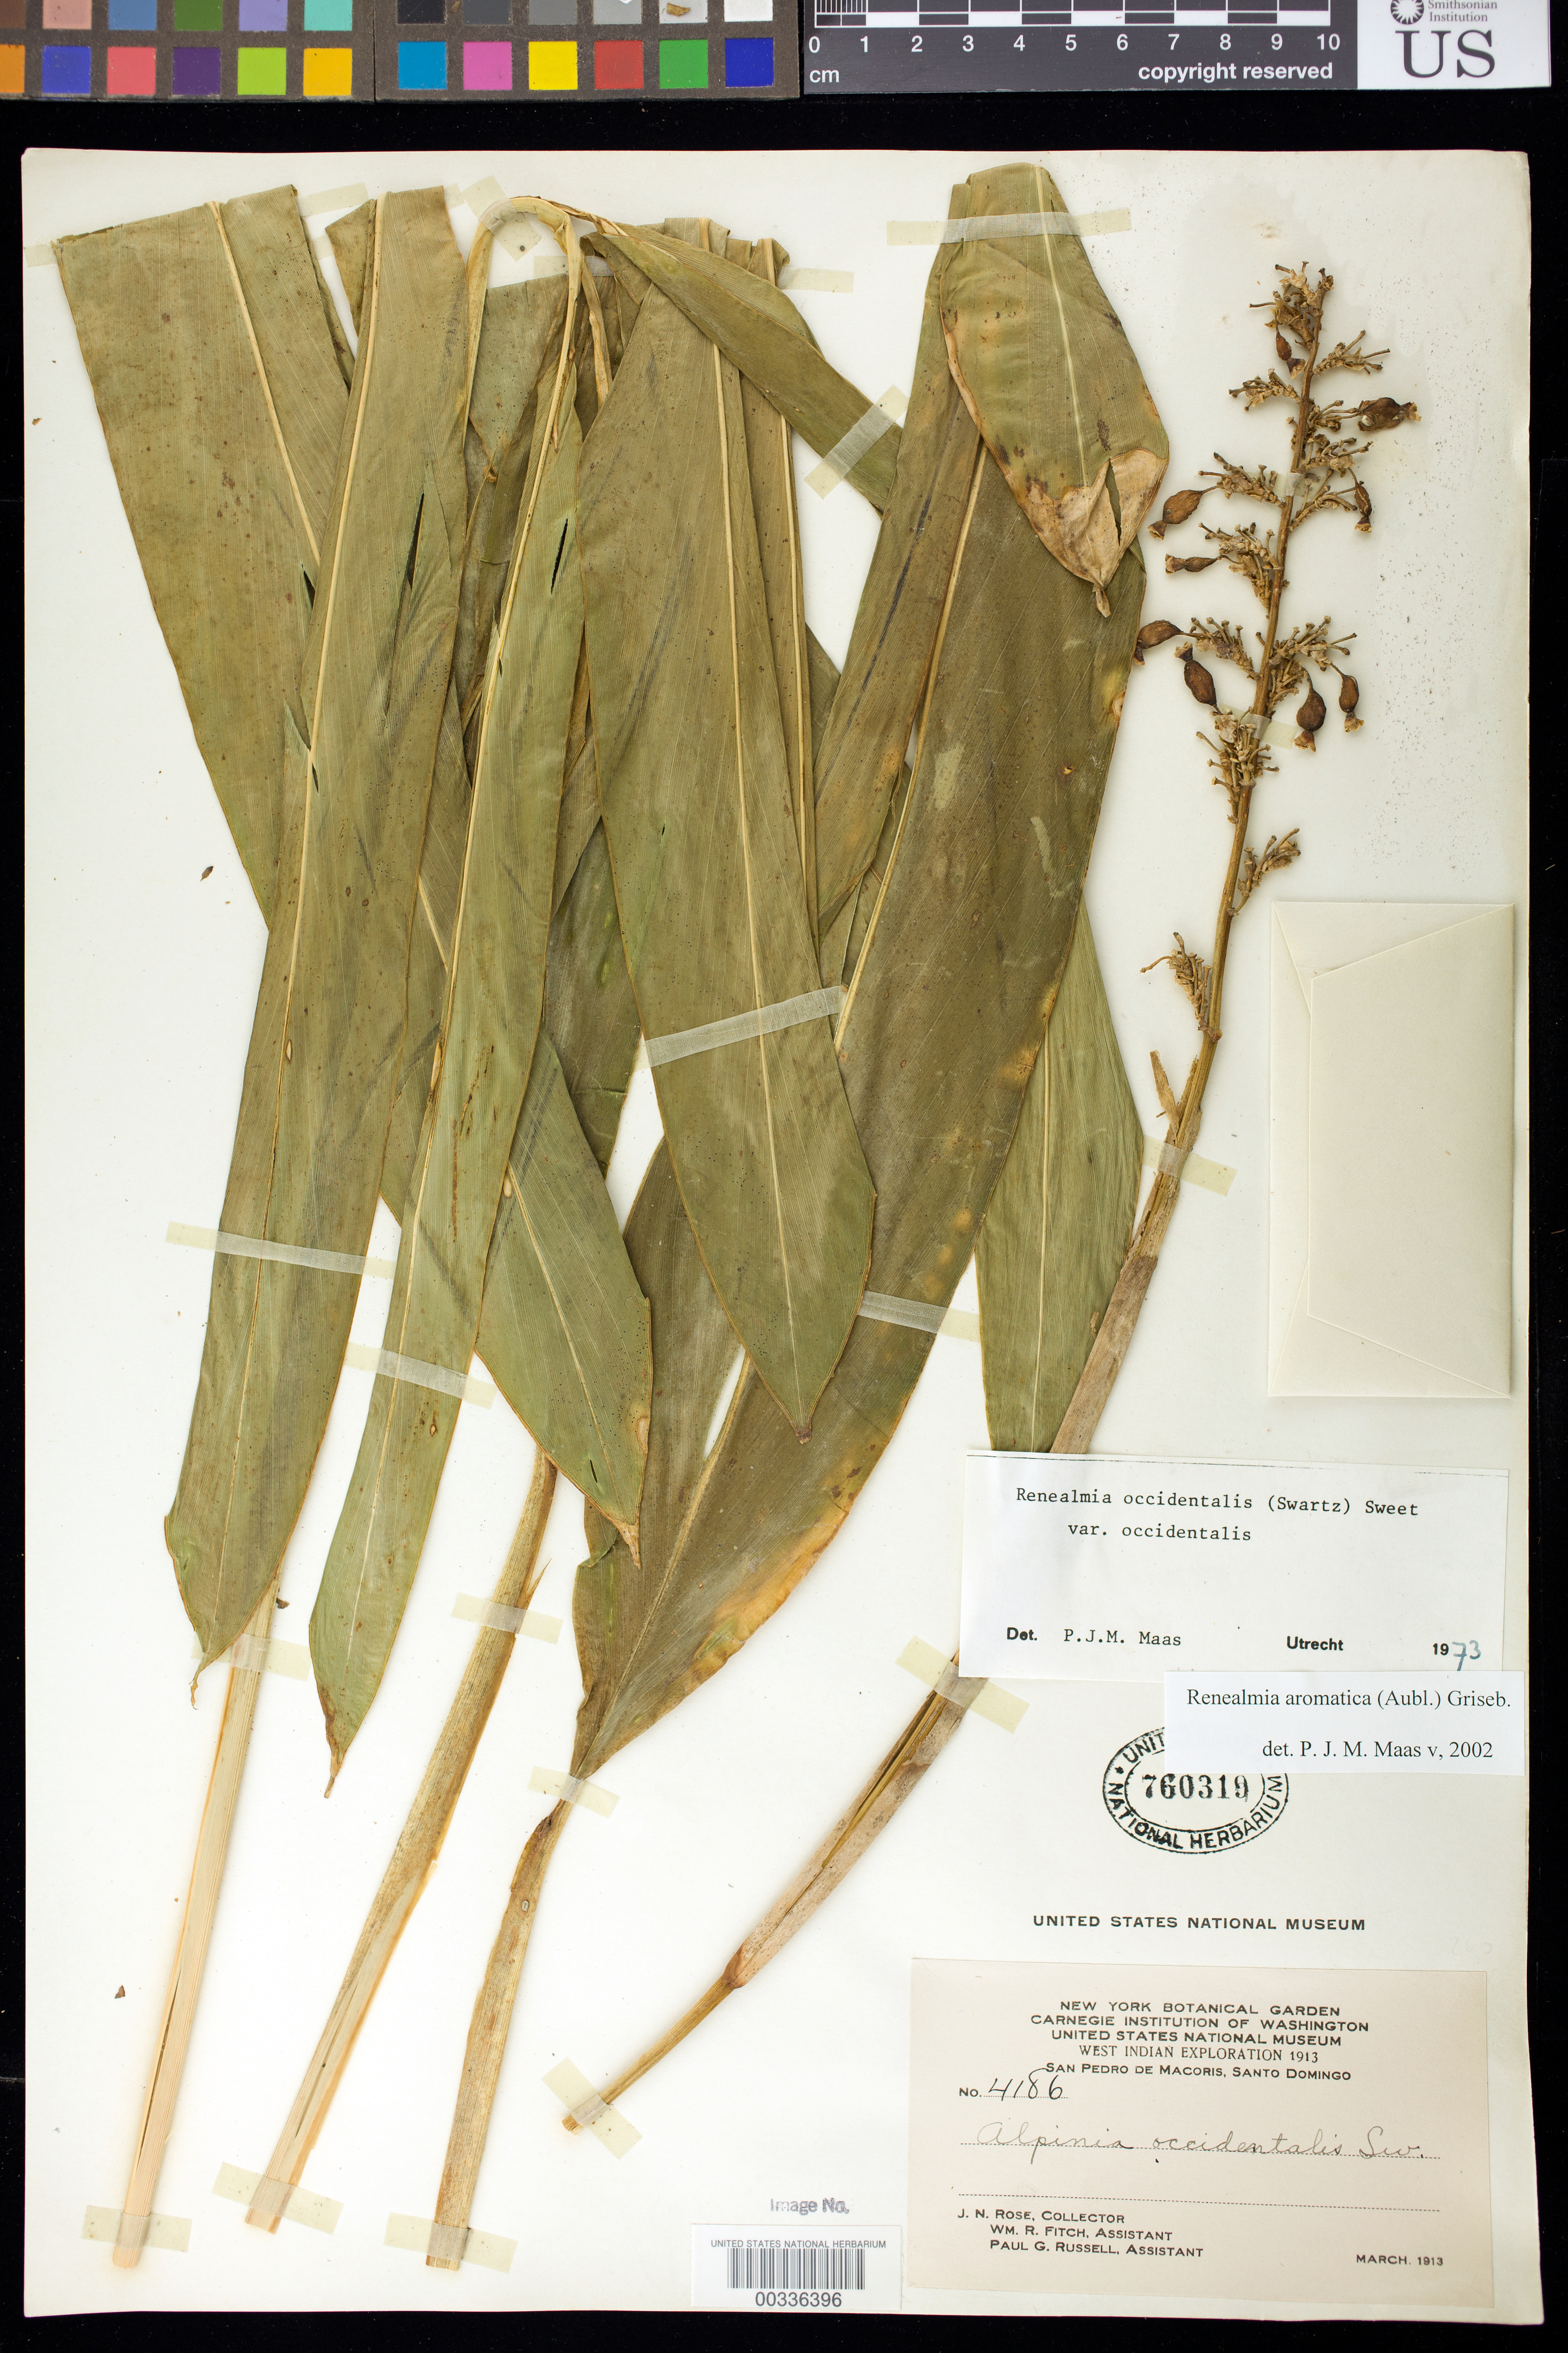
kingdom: Plantae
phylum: Tracheophyta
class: Liliopsida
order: Zingiberales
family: Zingiberaceae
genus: Renealmia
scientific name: Renealmia aromatica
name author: (Aubl.) Griseb.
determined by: Maas, Paul J. M.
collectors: J. N. Rose, W. R. Fitch & P. G. Russell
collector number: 4186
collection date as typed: Mar 1913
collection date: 1913-03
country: Dominican Republic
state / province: San Pedro de Macorís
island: Hispaniola Island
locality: San pedro de macoris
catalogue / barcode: US 760319